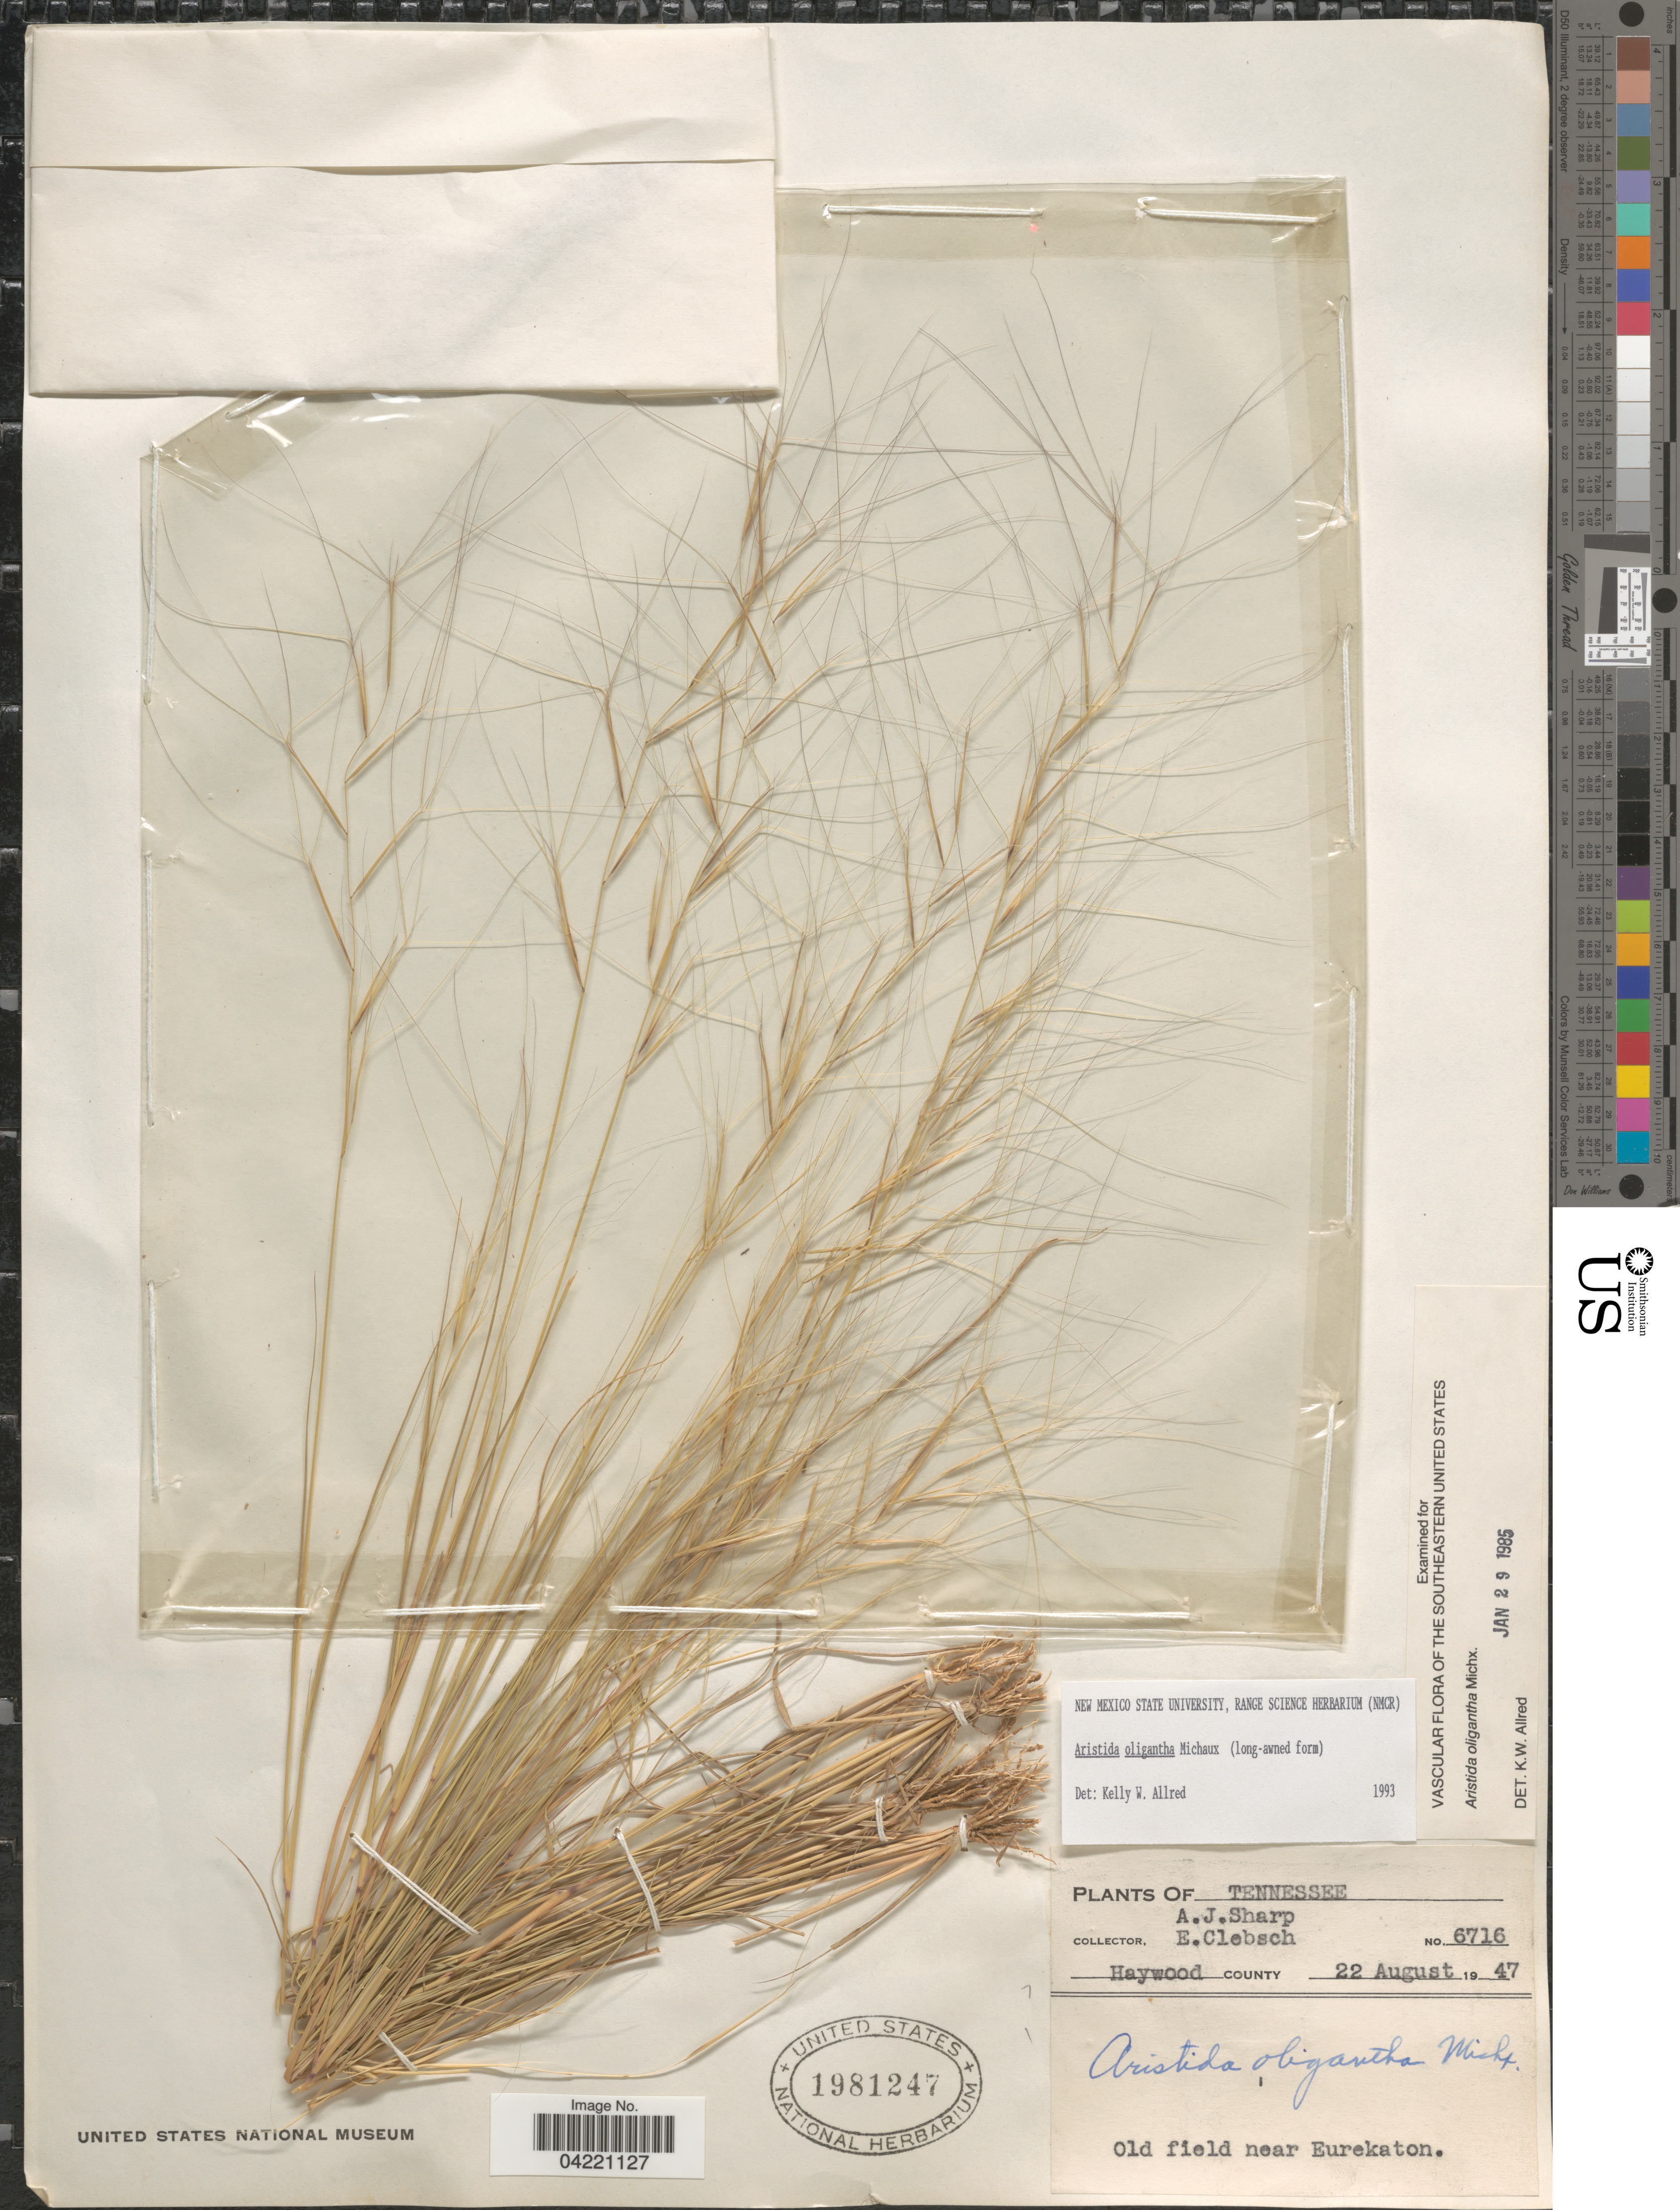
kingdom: Plantae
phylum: Tracheophyta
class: Liliopsida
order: Poales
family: Poaceae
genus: Aristida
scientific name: Aristida oligantha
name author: Michx.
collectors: A. J. Sharp & E. Clebsch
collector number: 6716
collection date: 1947-08-22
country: United States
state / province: Tennessee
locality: Haywood County. Old field near Eurekaton.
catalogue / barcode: US 1981247